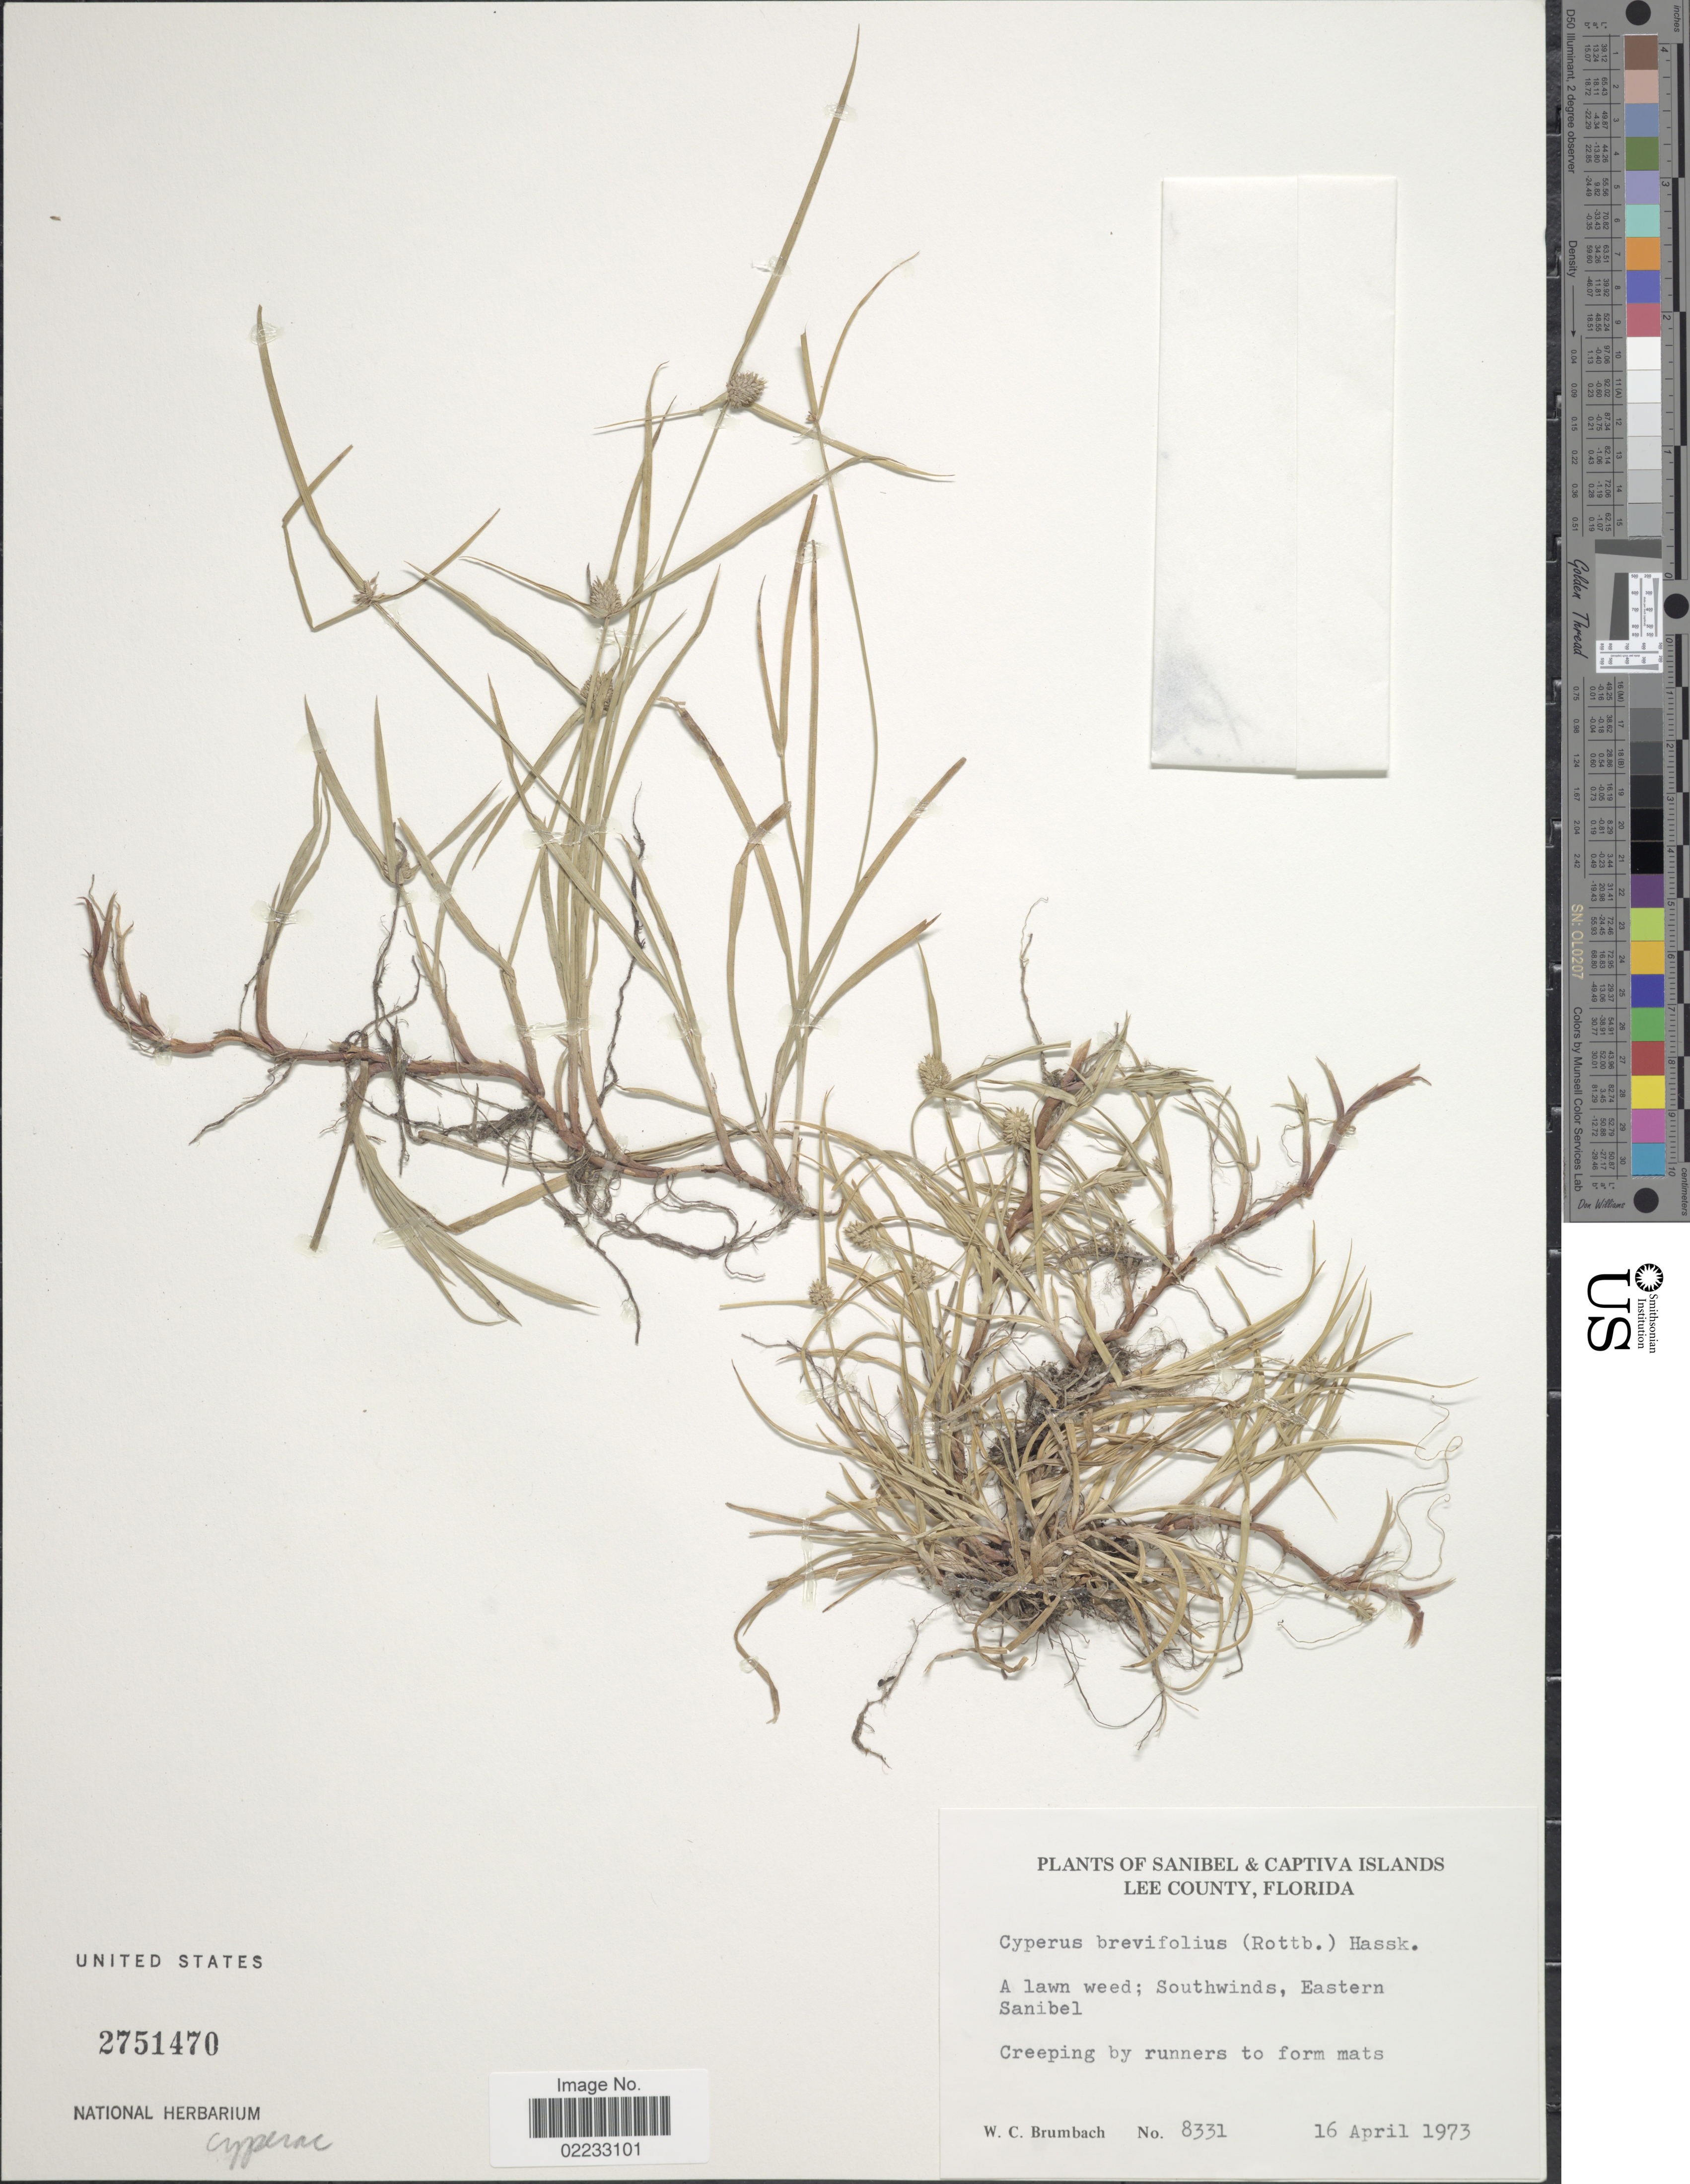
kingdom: Plantae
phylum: Tracheophyta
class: Liliopsida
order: Poales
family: Cyperaceae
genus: Cyperus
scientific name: Cyperus brevifolius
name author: (Rottb.) Hassk.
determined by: Strong, M. T., (US), Smithsonian Institution - National Museum of Natural History (UNITED STATES)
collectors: W. C. Brumbach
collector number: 8331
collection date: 1973-04-16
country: United States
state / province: Florida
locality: Sanibel & Captiva Islands, Southwinds, Eastern Sanibel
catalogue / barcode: US 2751470